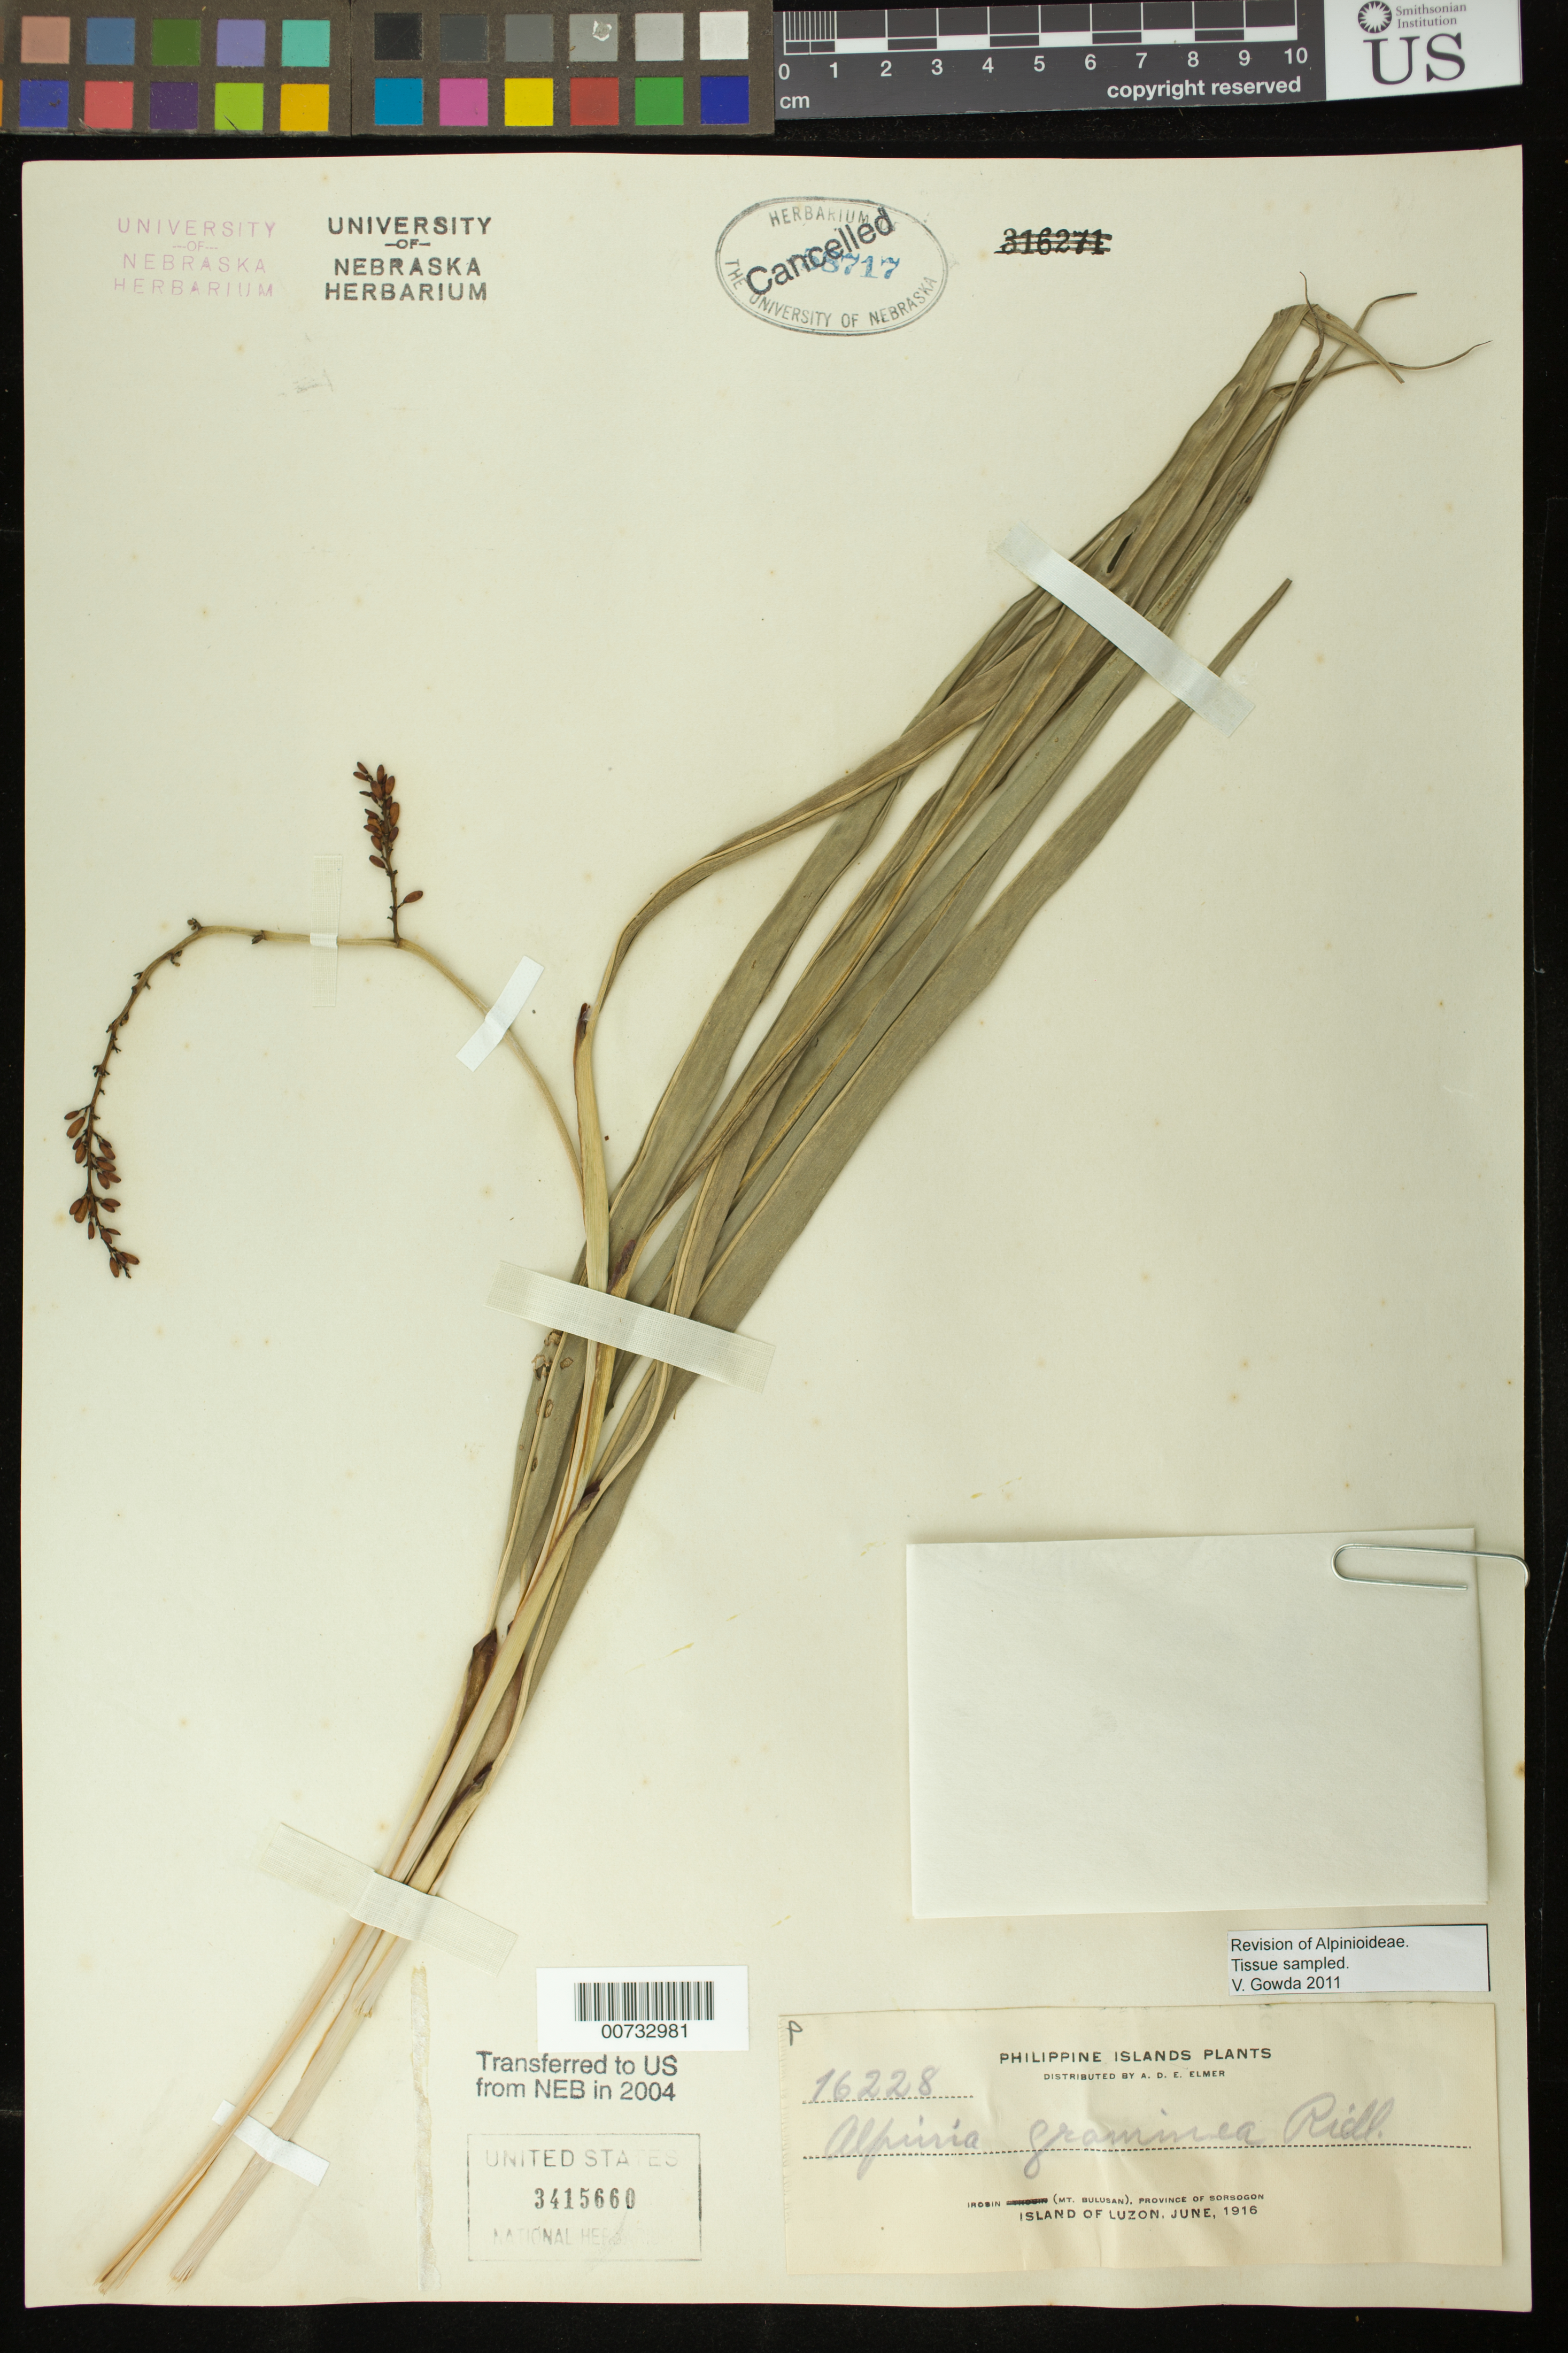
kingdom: Plantae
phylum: Tracheophyta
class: Liliopsida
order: Zingiberales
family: Zingiberaceae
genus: Alpinia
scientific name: Alpinia graminea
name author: Ridl.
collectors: A. D. E. Elmer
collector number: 16228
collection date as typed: Jun 1916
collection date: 1916-06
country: Philippines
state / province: Bicol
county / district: Sorsogon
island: Luzon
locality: Irosin (Mt. Bulusan).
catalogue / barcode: US 3415660